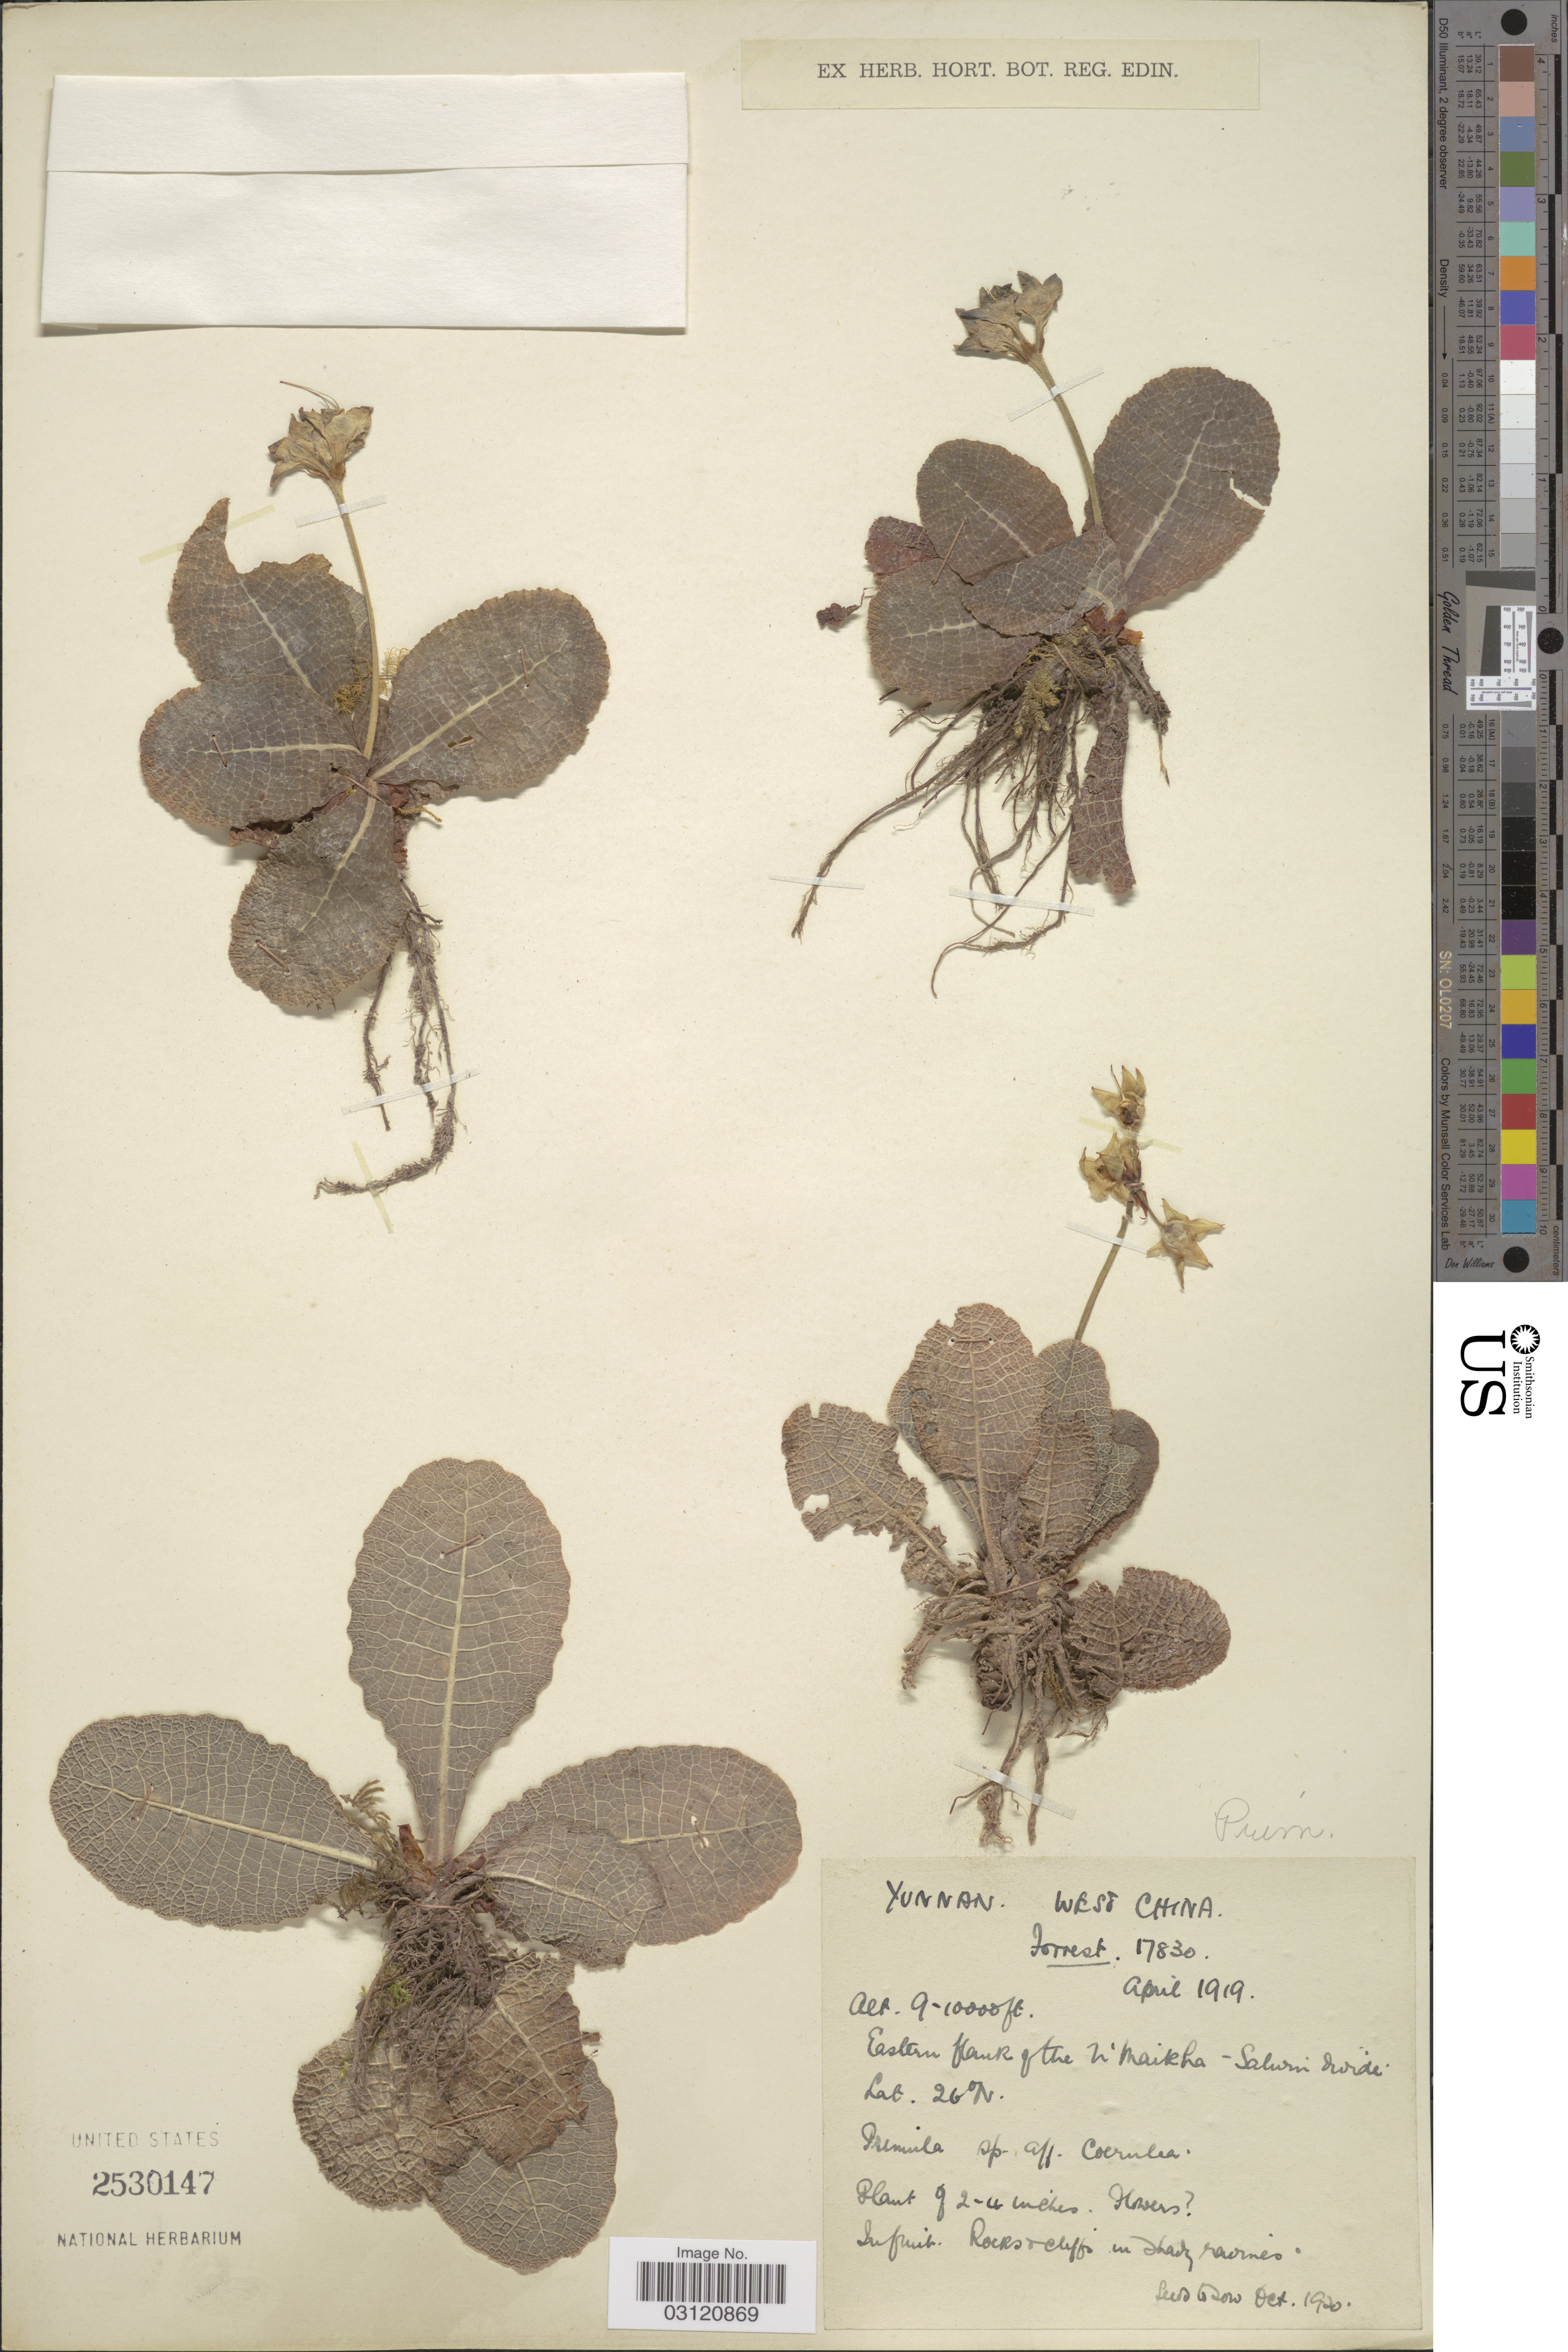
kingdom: Plantae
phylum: Tracheophyta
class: Magnoliopsida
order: Ericales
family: Primulaceae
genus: Primula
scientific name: Primula coerulea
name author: Forrest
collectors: -. Forrest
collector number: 17830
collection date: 1919-04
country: China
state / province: Yunnan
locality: West China. Eastern flank of the Maikha - Salwin divide.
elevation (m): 2743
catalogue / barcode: US 2530147